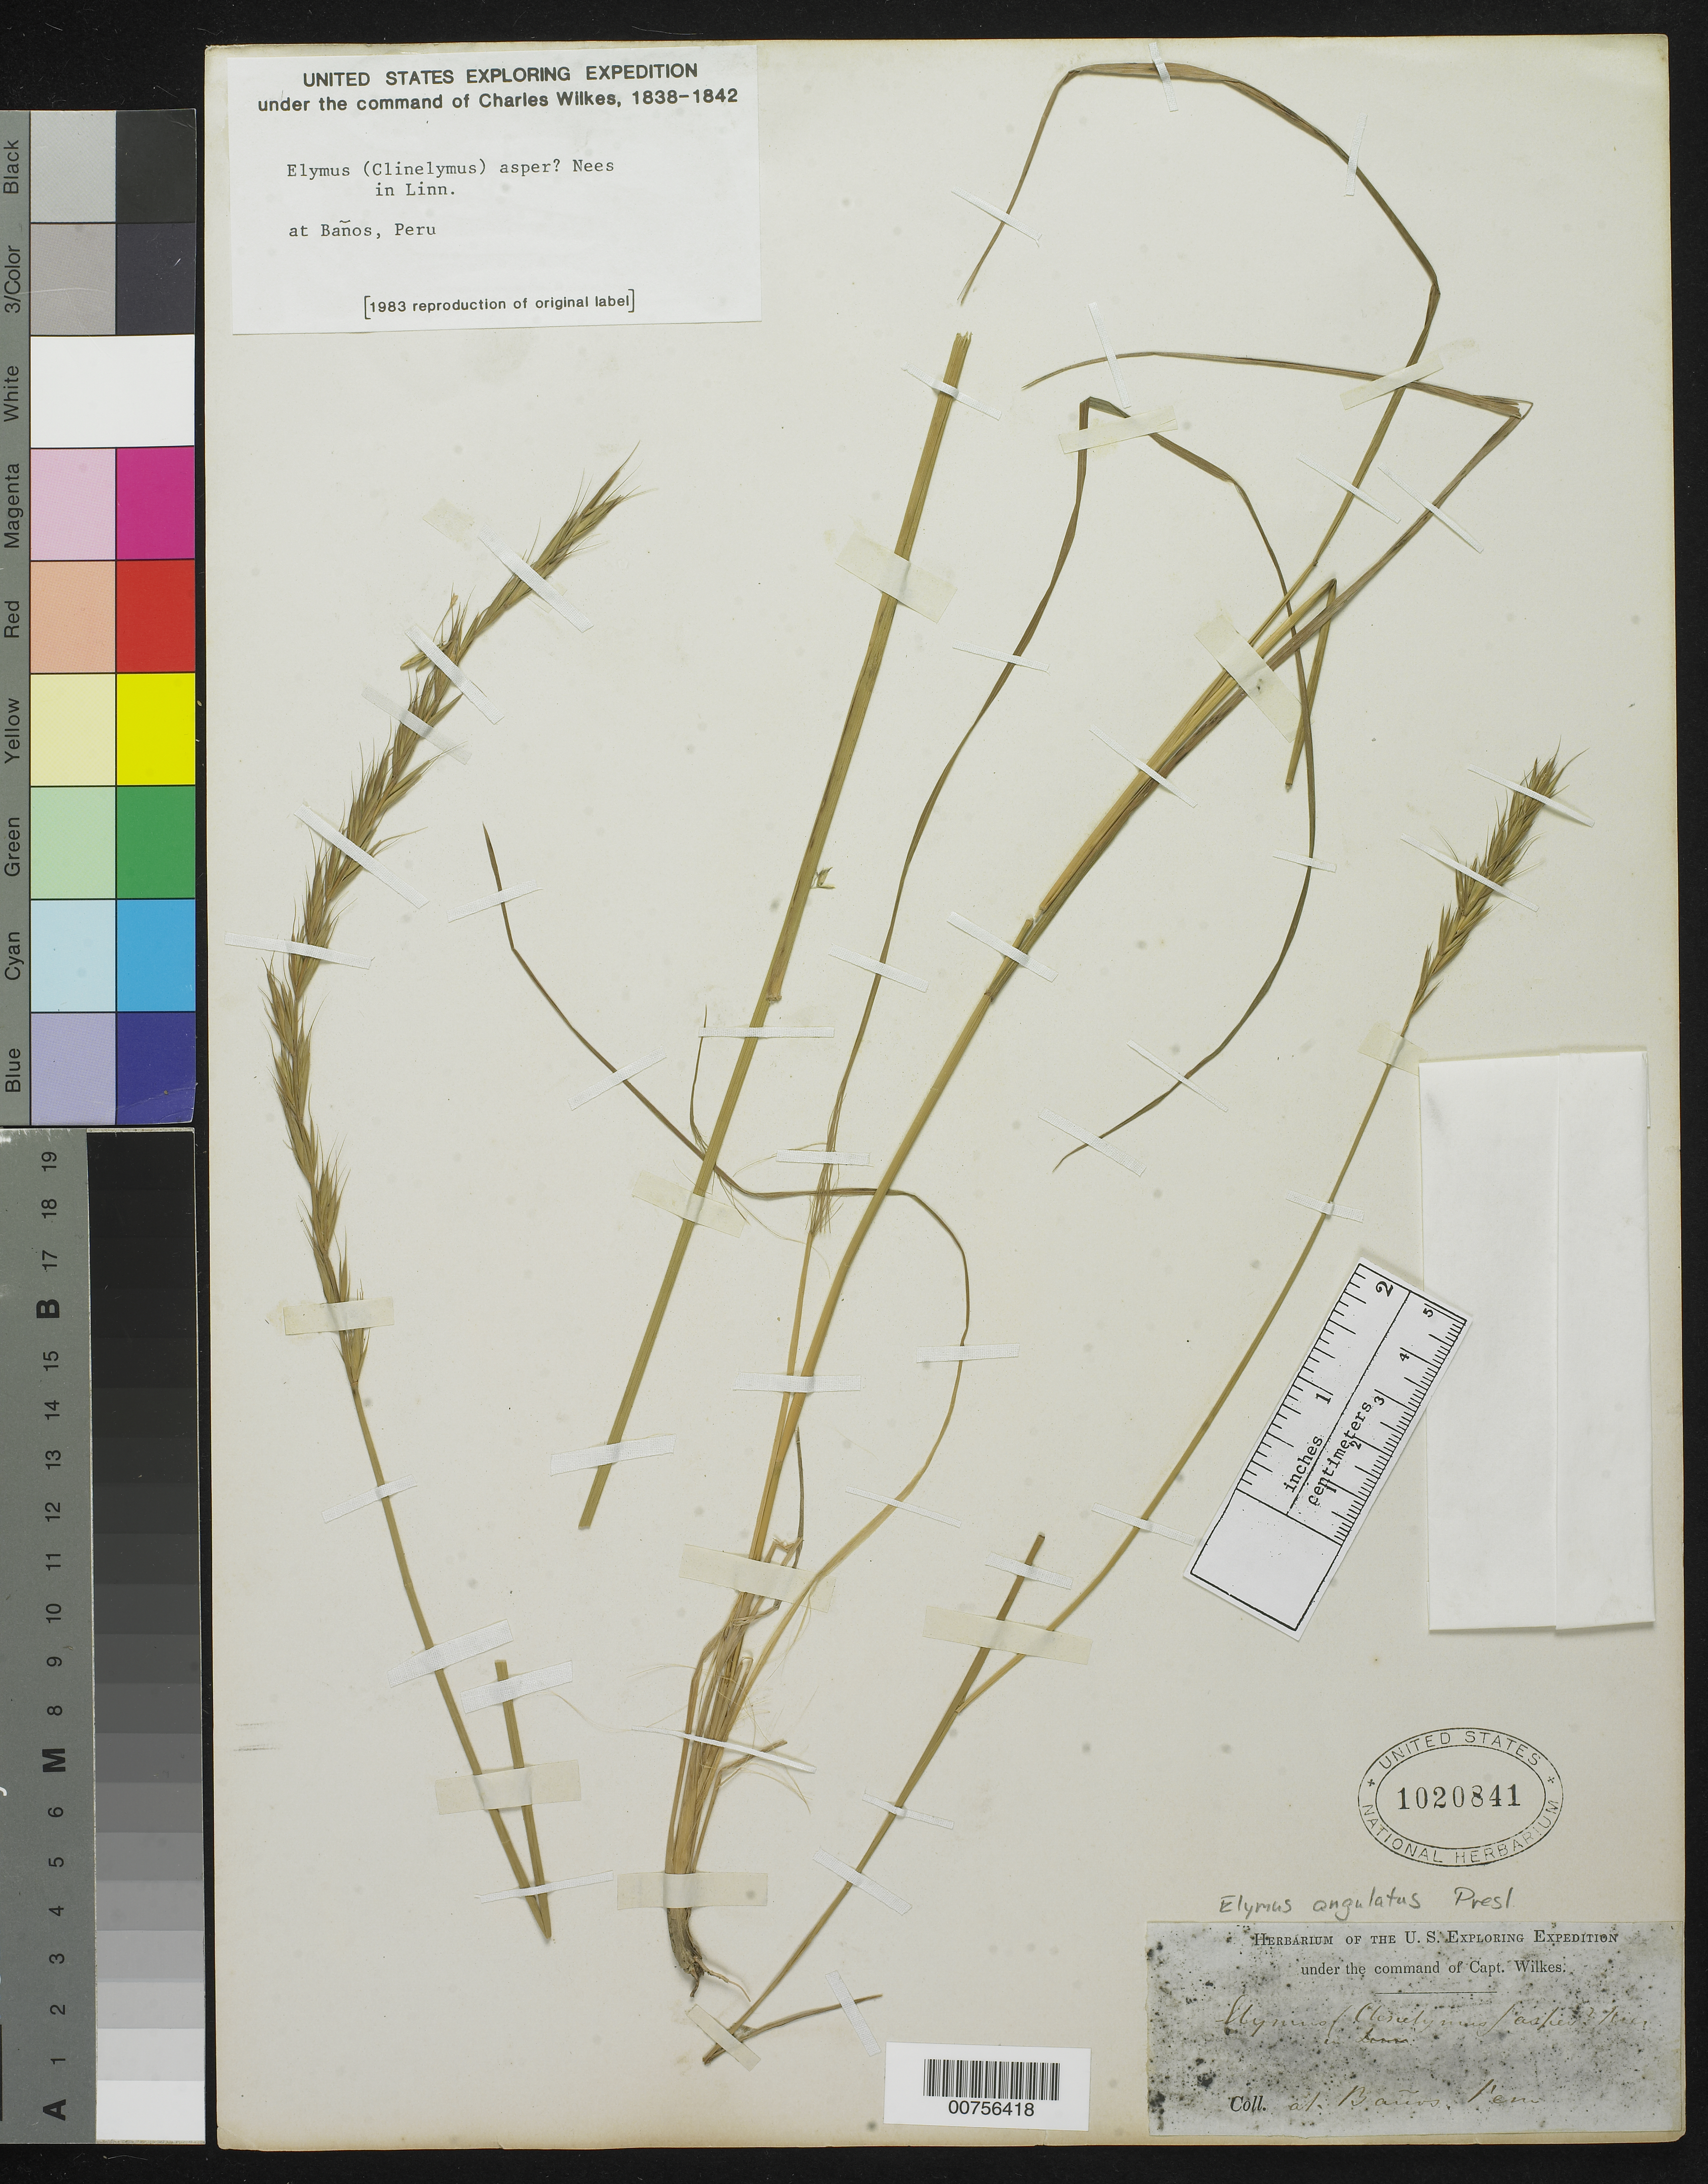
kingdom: Plantae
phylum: Tracheophyta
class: Liliopsida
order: Poales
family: Poaceae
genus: Elymus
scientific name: Elymus angulatus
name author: J. Presl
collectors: Wilkes Explor. Exped.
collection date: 1838/1842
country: Peru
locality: Banos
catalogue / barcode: US 1020841